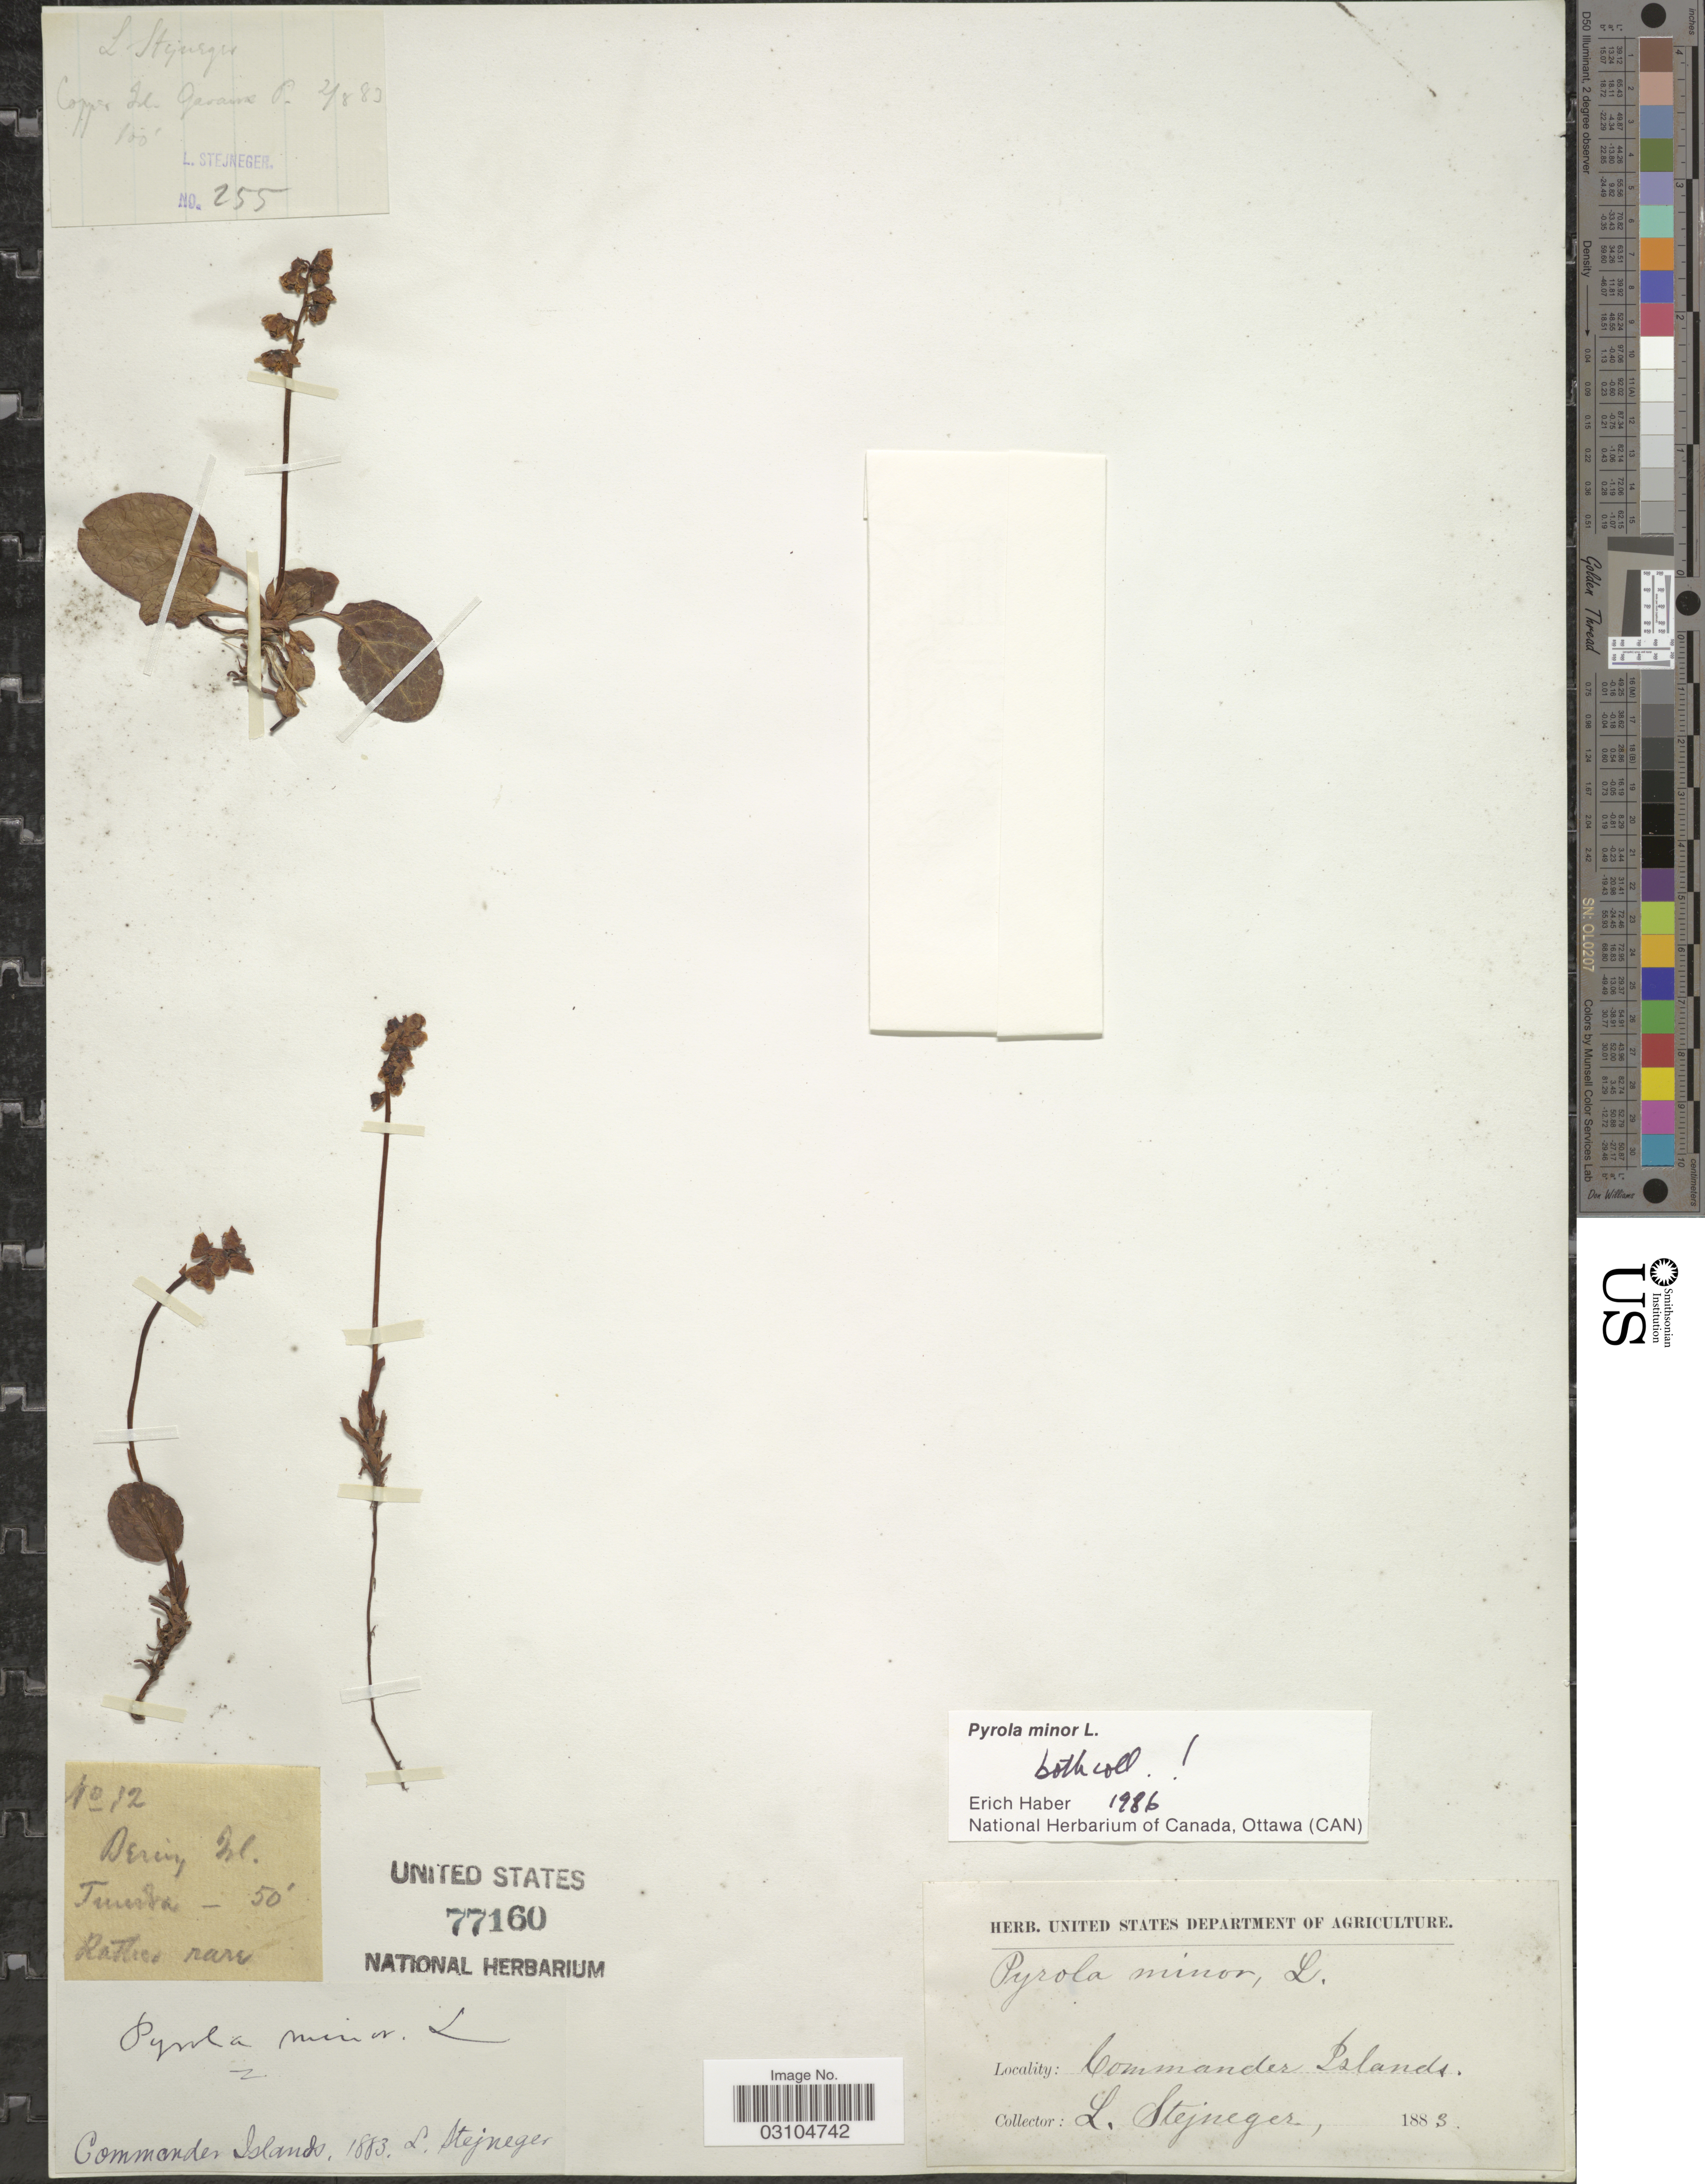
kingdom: Plantae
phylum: Tracheophyta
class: Magnoliopsida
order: Ericales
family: Ericaceae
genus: Pyrola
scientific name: Pyrola minor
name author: L.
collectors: L. Stejneger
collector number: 12*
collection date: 1883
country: Russian Federation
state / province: Kamchatka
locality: Dering, Isl. Commander Islands. Tundra.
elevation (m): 15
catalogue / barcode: US 77160